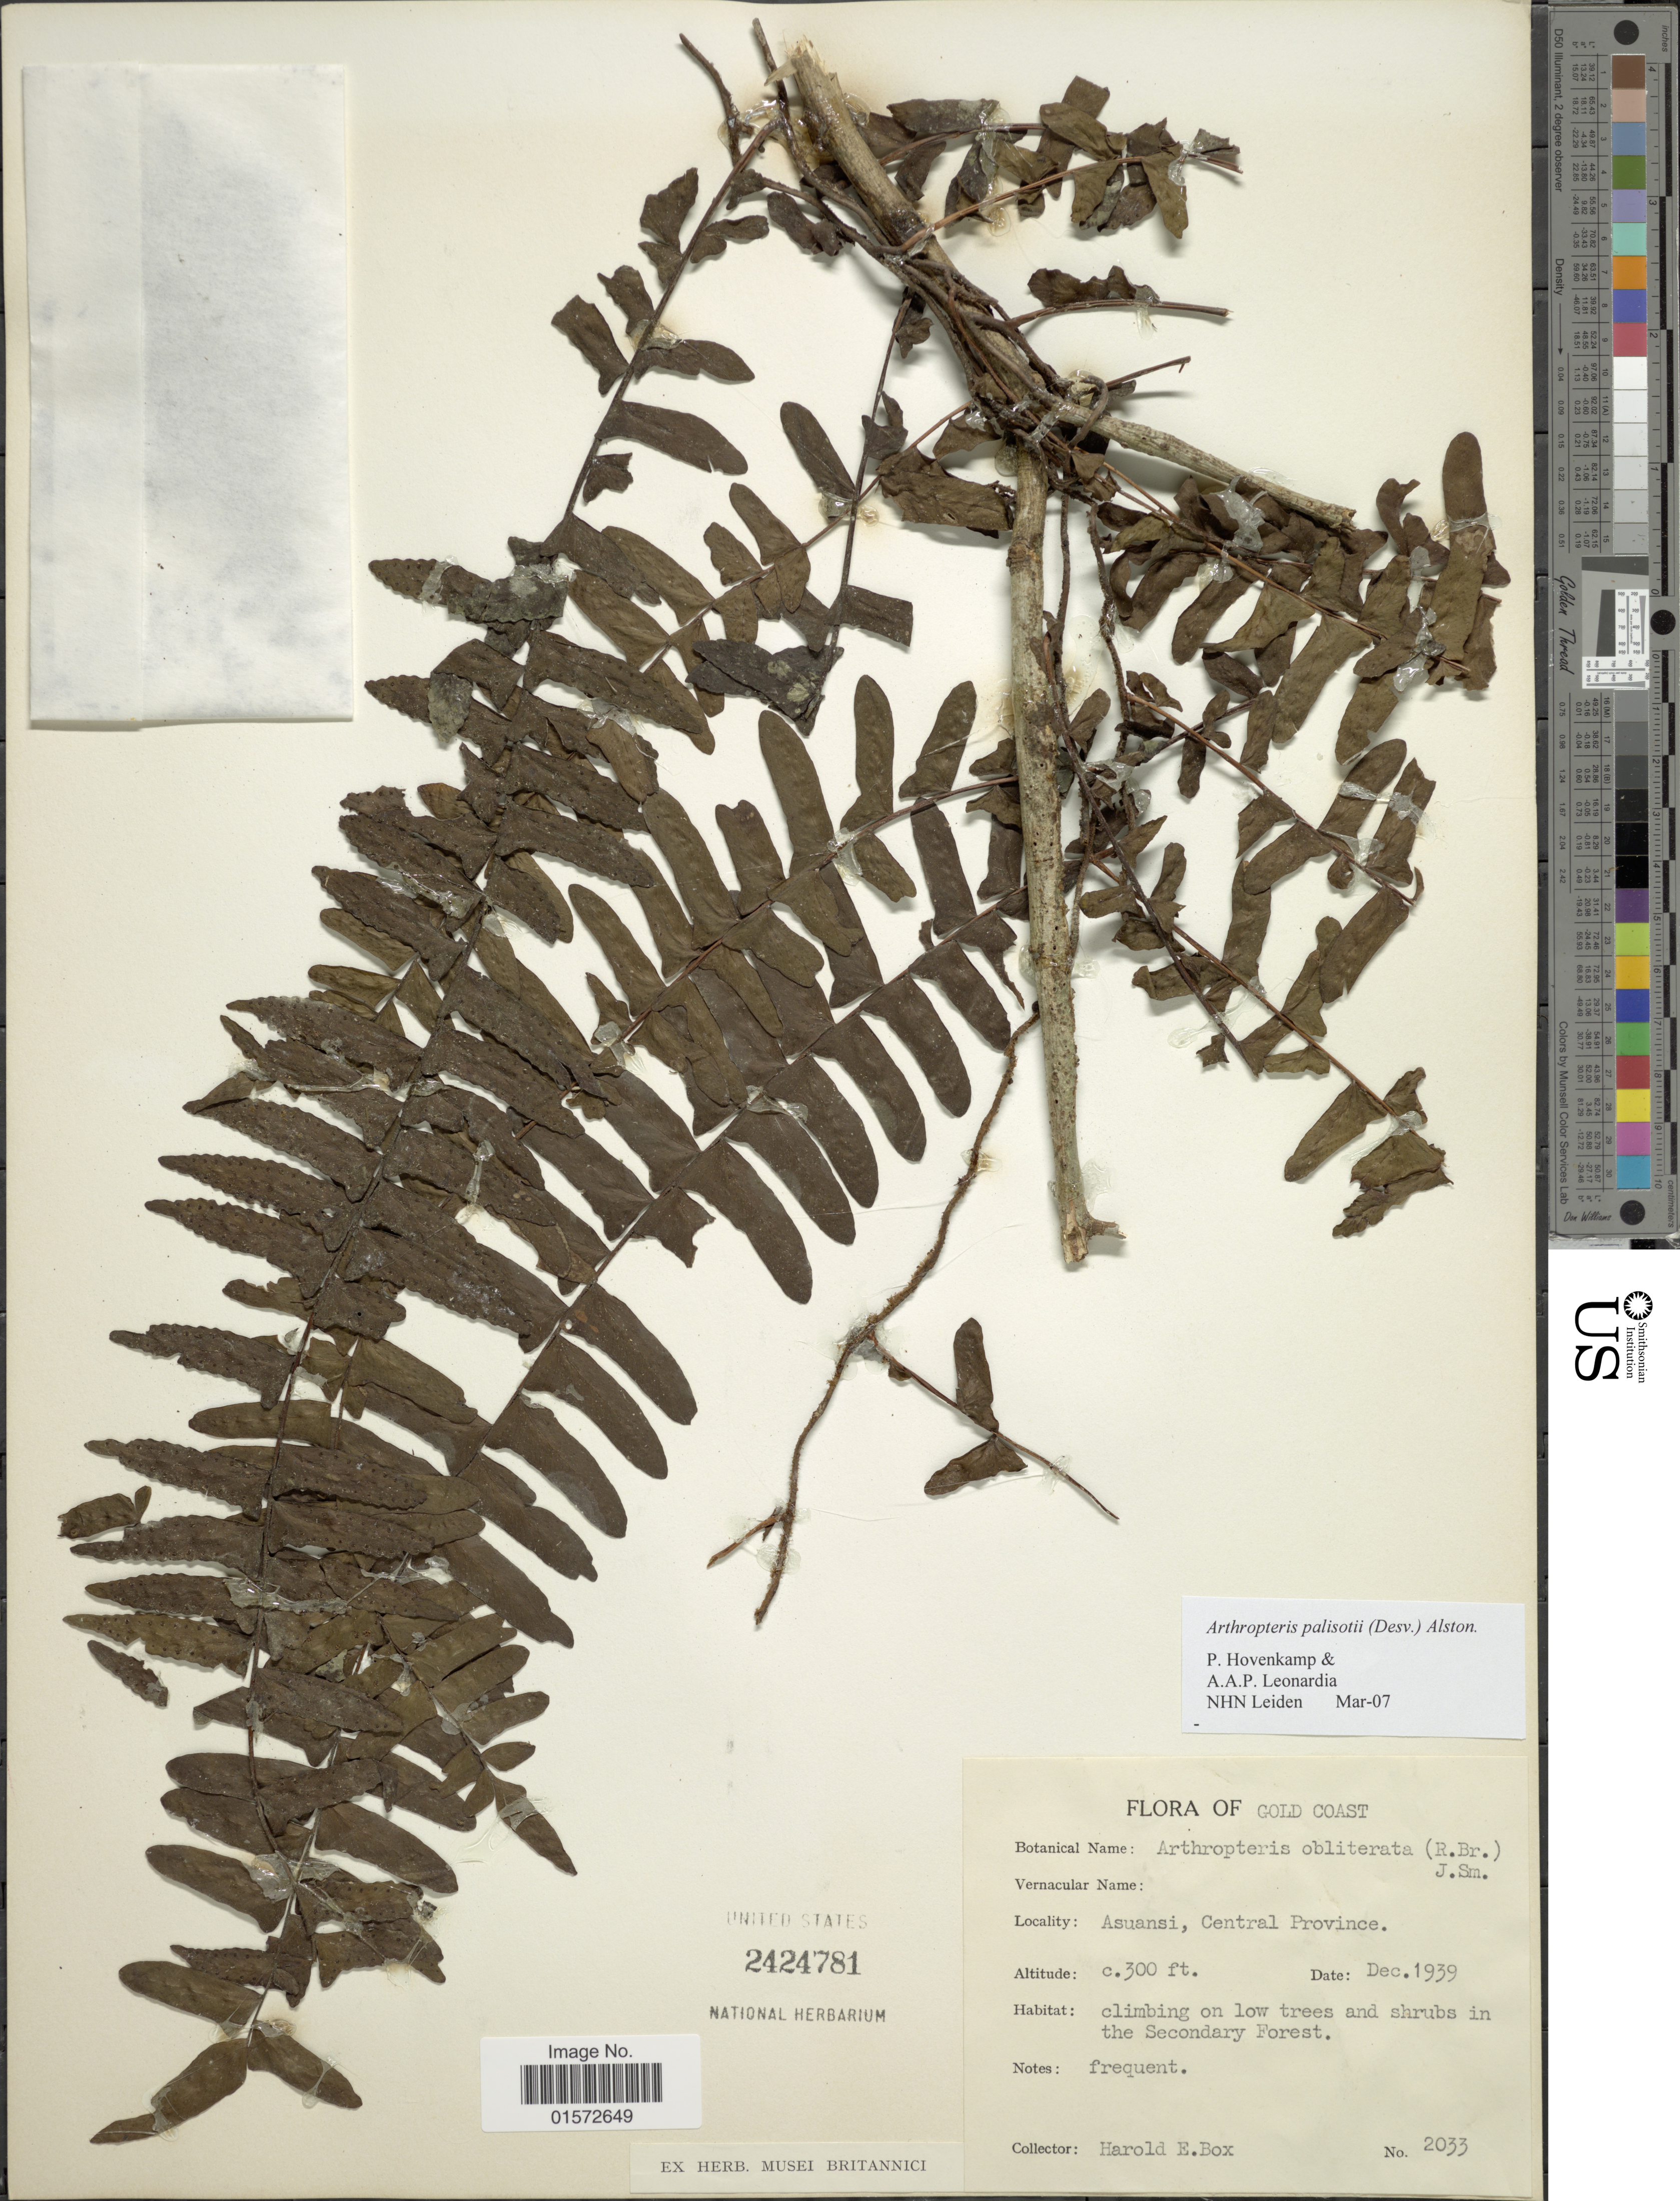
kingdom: Plantae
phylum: Tracheophyta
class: Polypodiopsida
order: Polypodiales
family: Tectariaceae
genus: Arthropteris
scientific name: Arthropteris palisotii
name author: (Desv.) Alston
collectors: H. E. Box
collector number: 2033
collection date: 1939-12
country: Ghana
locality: Gold Coast. Asuansi, Central Province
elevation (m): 91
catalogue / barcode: US 2424781